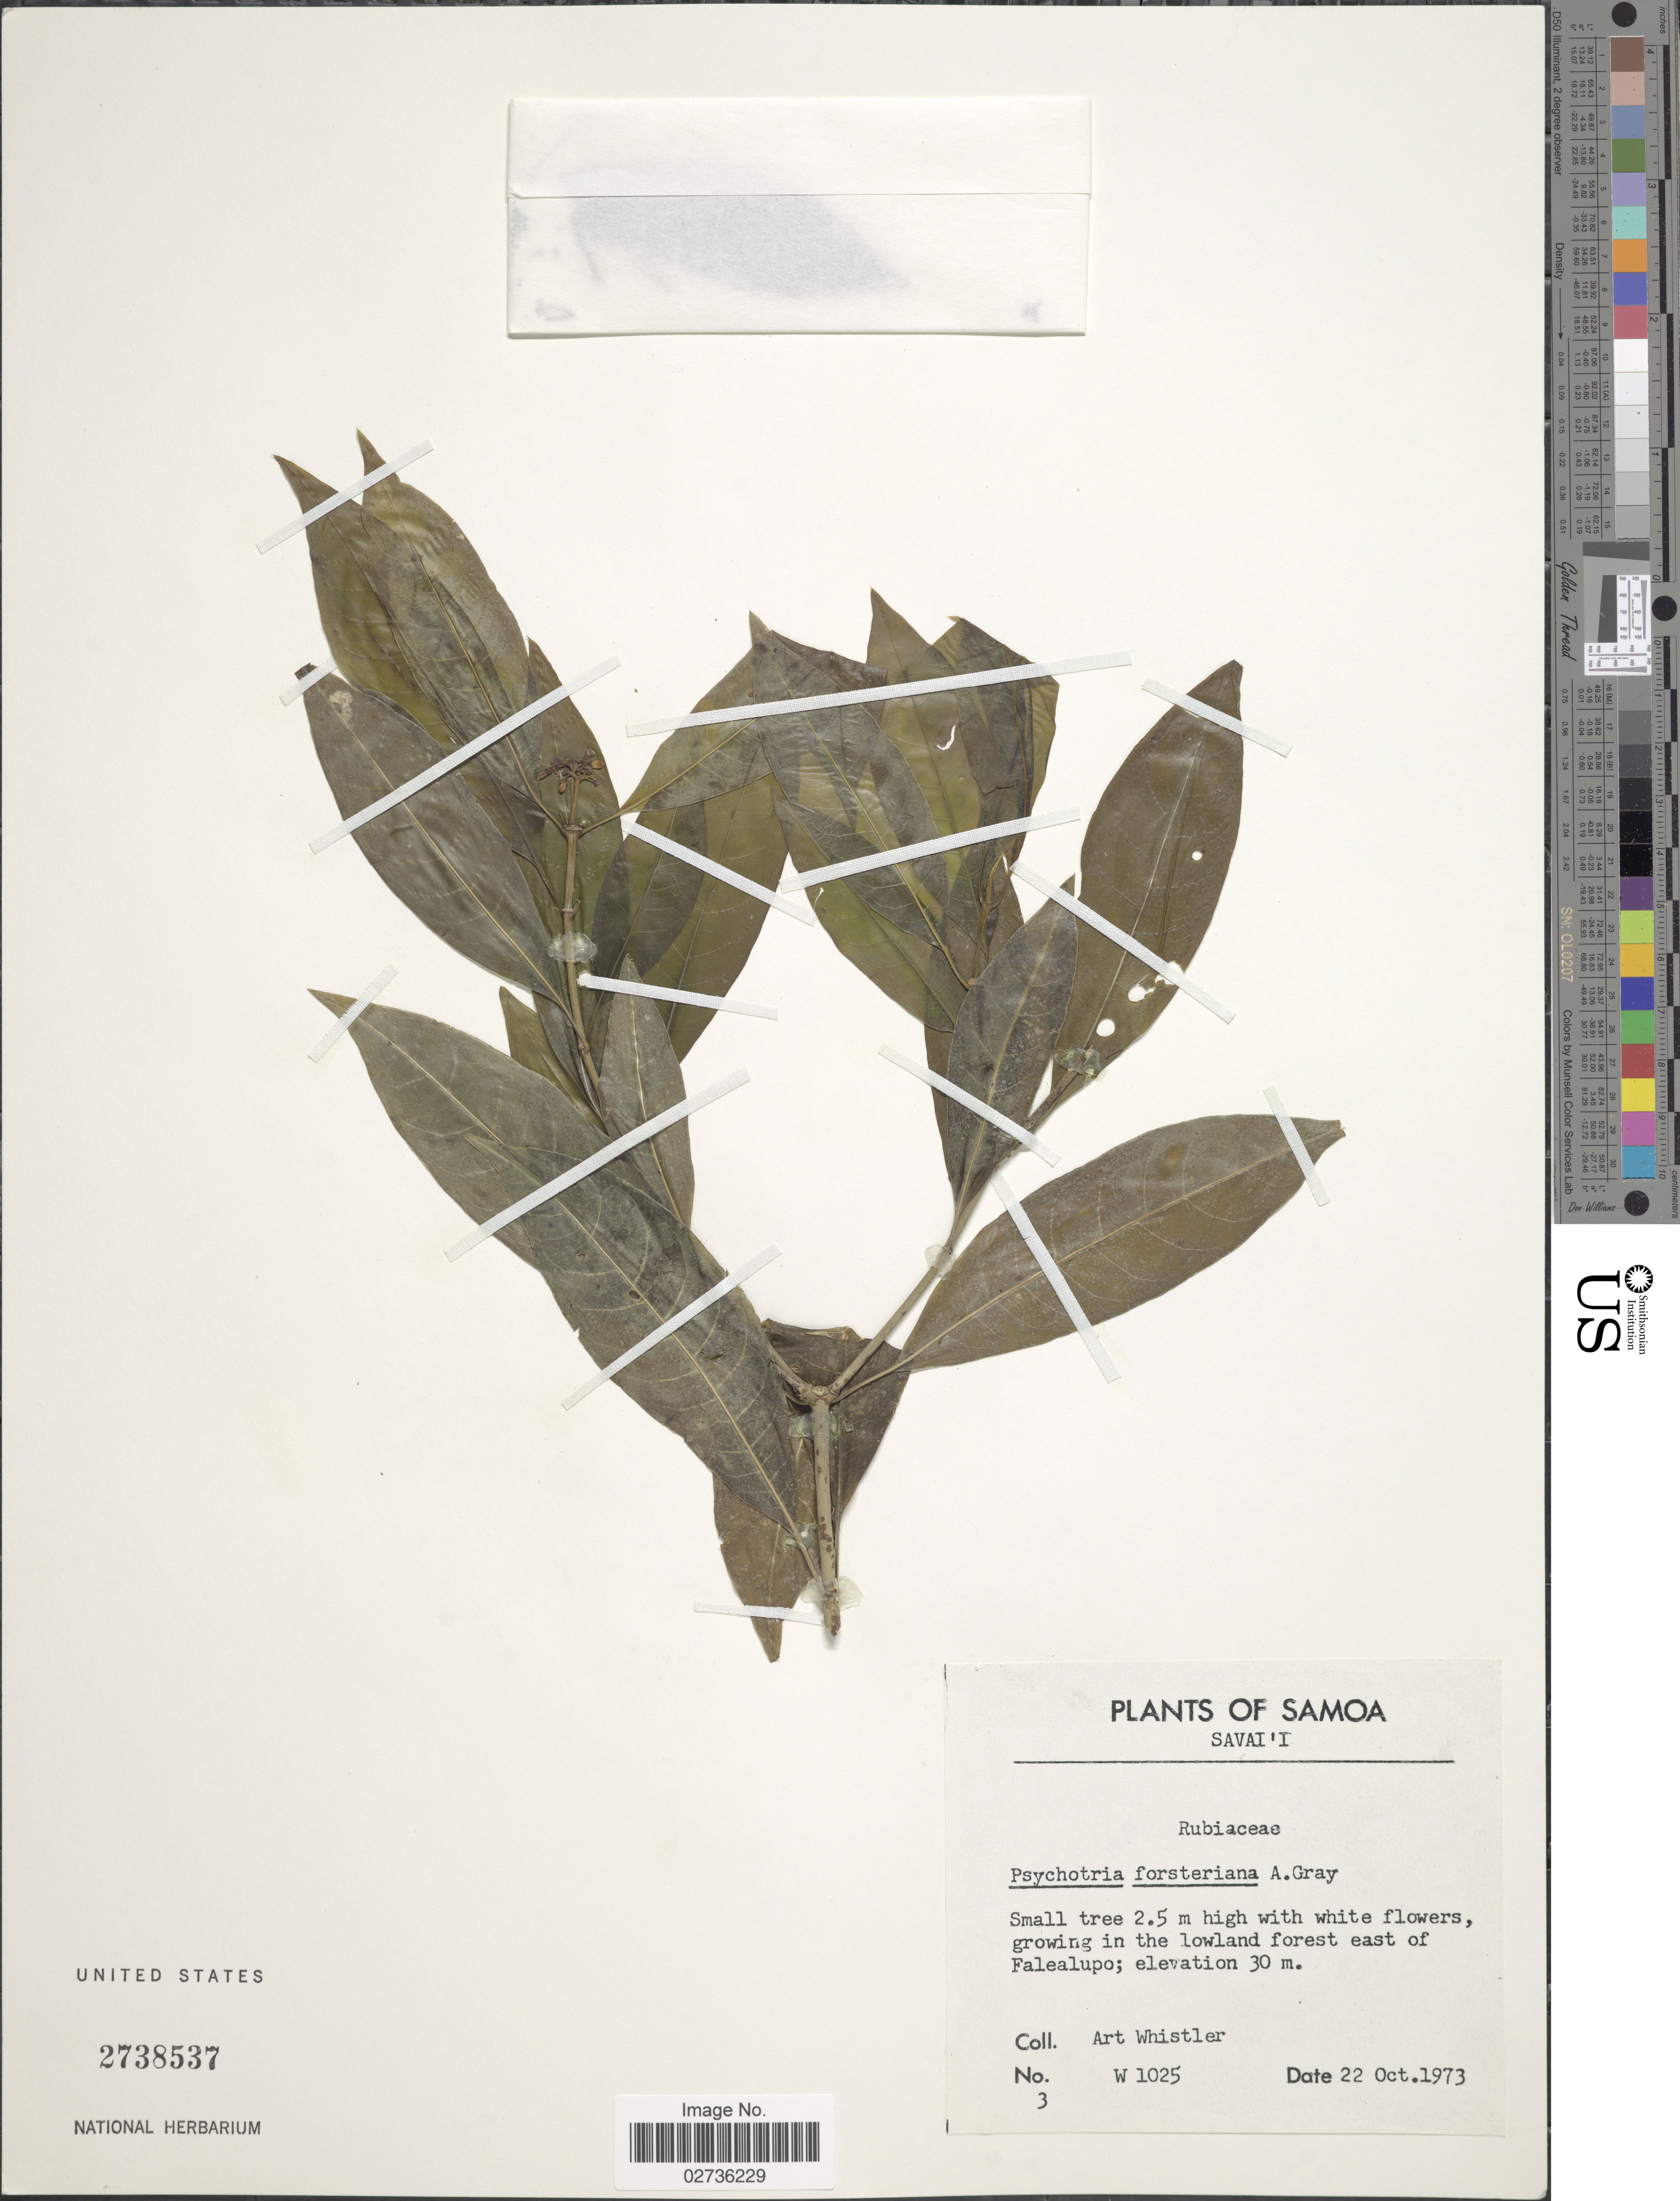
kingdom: Plantae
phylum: Tracheophyta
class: Magnoliopsida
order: Gentianales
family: Rubiaceae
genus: Psychotria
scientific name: Psychotria forsteriana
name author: A. Gray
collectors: A. Whistler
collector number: W 1025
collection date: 1973-10-22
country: Samoa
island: Savai'i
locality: Savai'i. Growing in the lowland forest east of Falealupo.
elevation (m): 30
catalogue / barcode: US 2738537